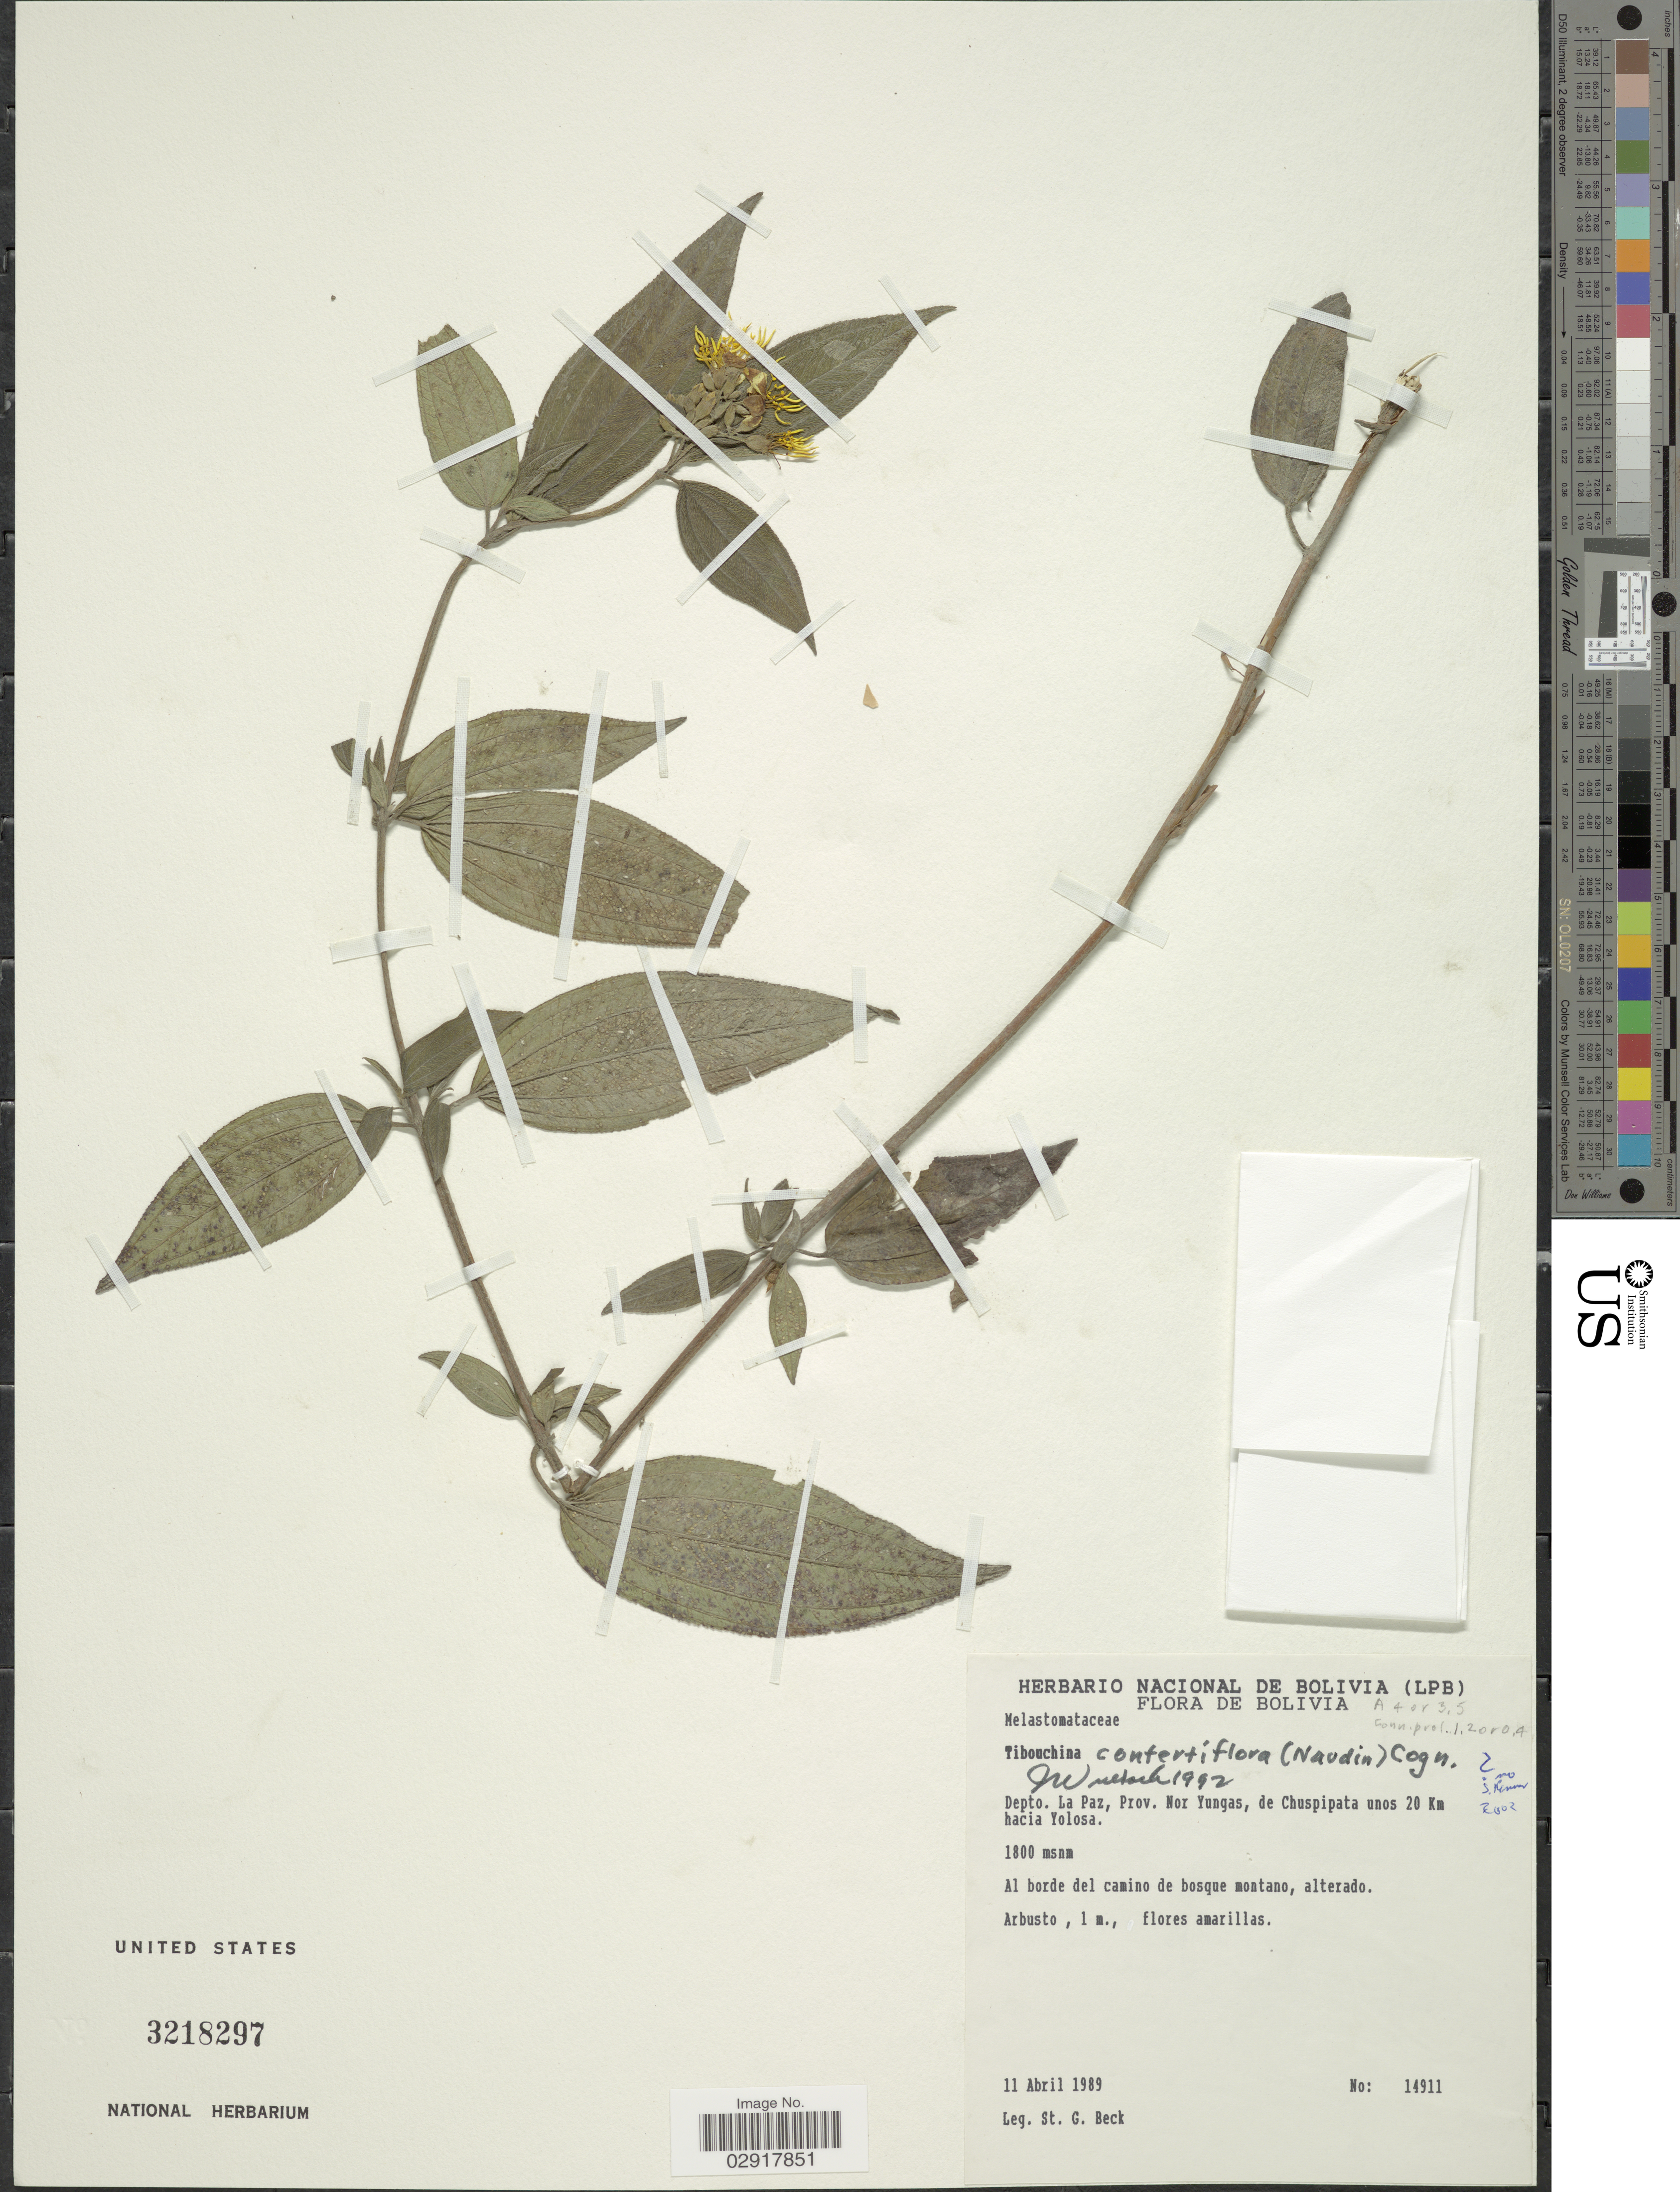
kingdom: Plantae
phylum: Tracheophyta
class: Magnoliopsida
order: Myrtales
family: Melastomataceae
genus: Chaetogastra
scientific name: Chaetogastra confertiflora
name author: (Naudin) P.J.F. Guim. & Michelang.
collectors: S. G. Beck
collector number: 14911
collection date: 1989-04-11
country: Bolivia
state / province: La Paz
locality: Dpto. La Paz, Prov. Nor Yungas, de Chuspipata unos 20 km hacia Yolosa.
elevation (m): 1800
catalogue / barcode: US 3218297